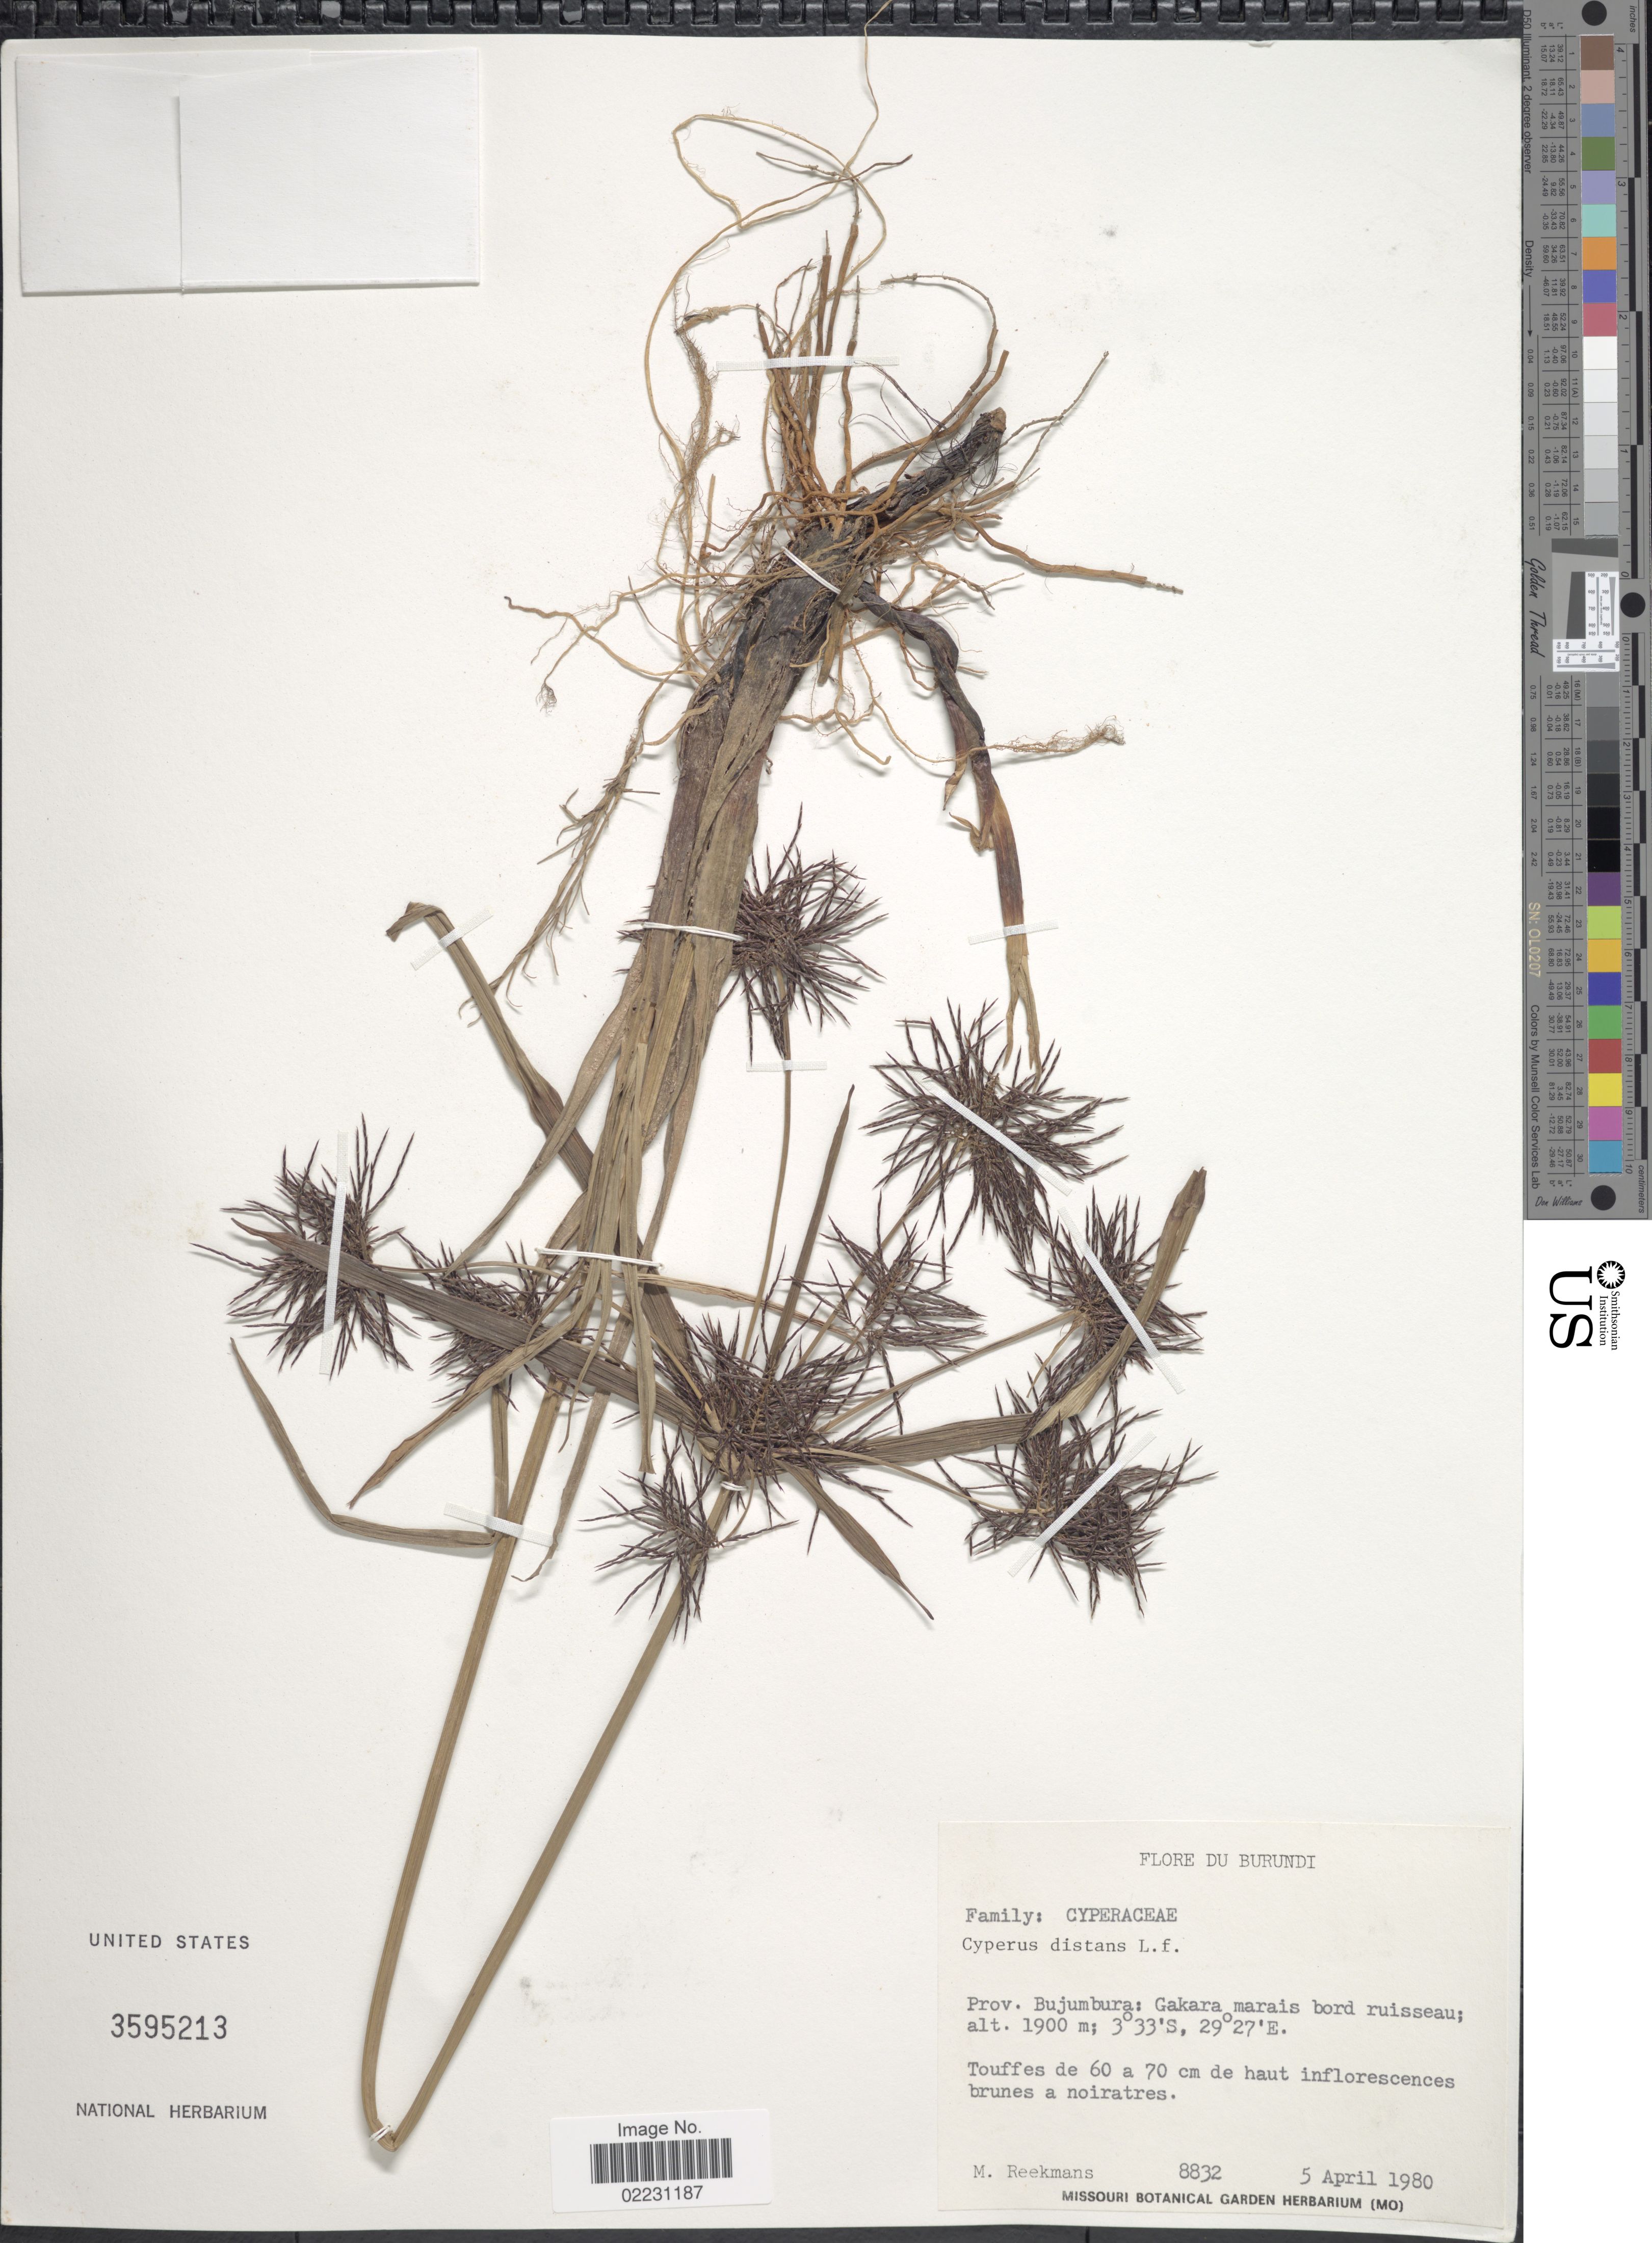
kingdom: Plantae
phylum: Tracheophyta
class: Liliopsida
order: Poales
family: Cyperaceae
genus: Cyperus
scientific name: Cyperus distans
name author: L. f.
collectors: M. Reekmans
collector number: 8832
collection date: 1980-04-05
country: Burundi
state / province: Bujumura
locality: Gakara marais bord ruisseau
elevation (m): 1900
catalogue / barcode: US 3595213